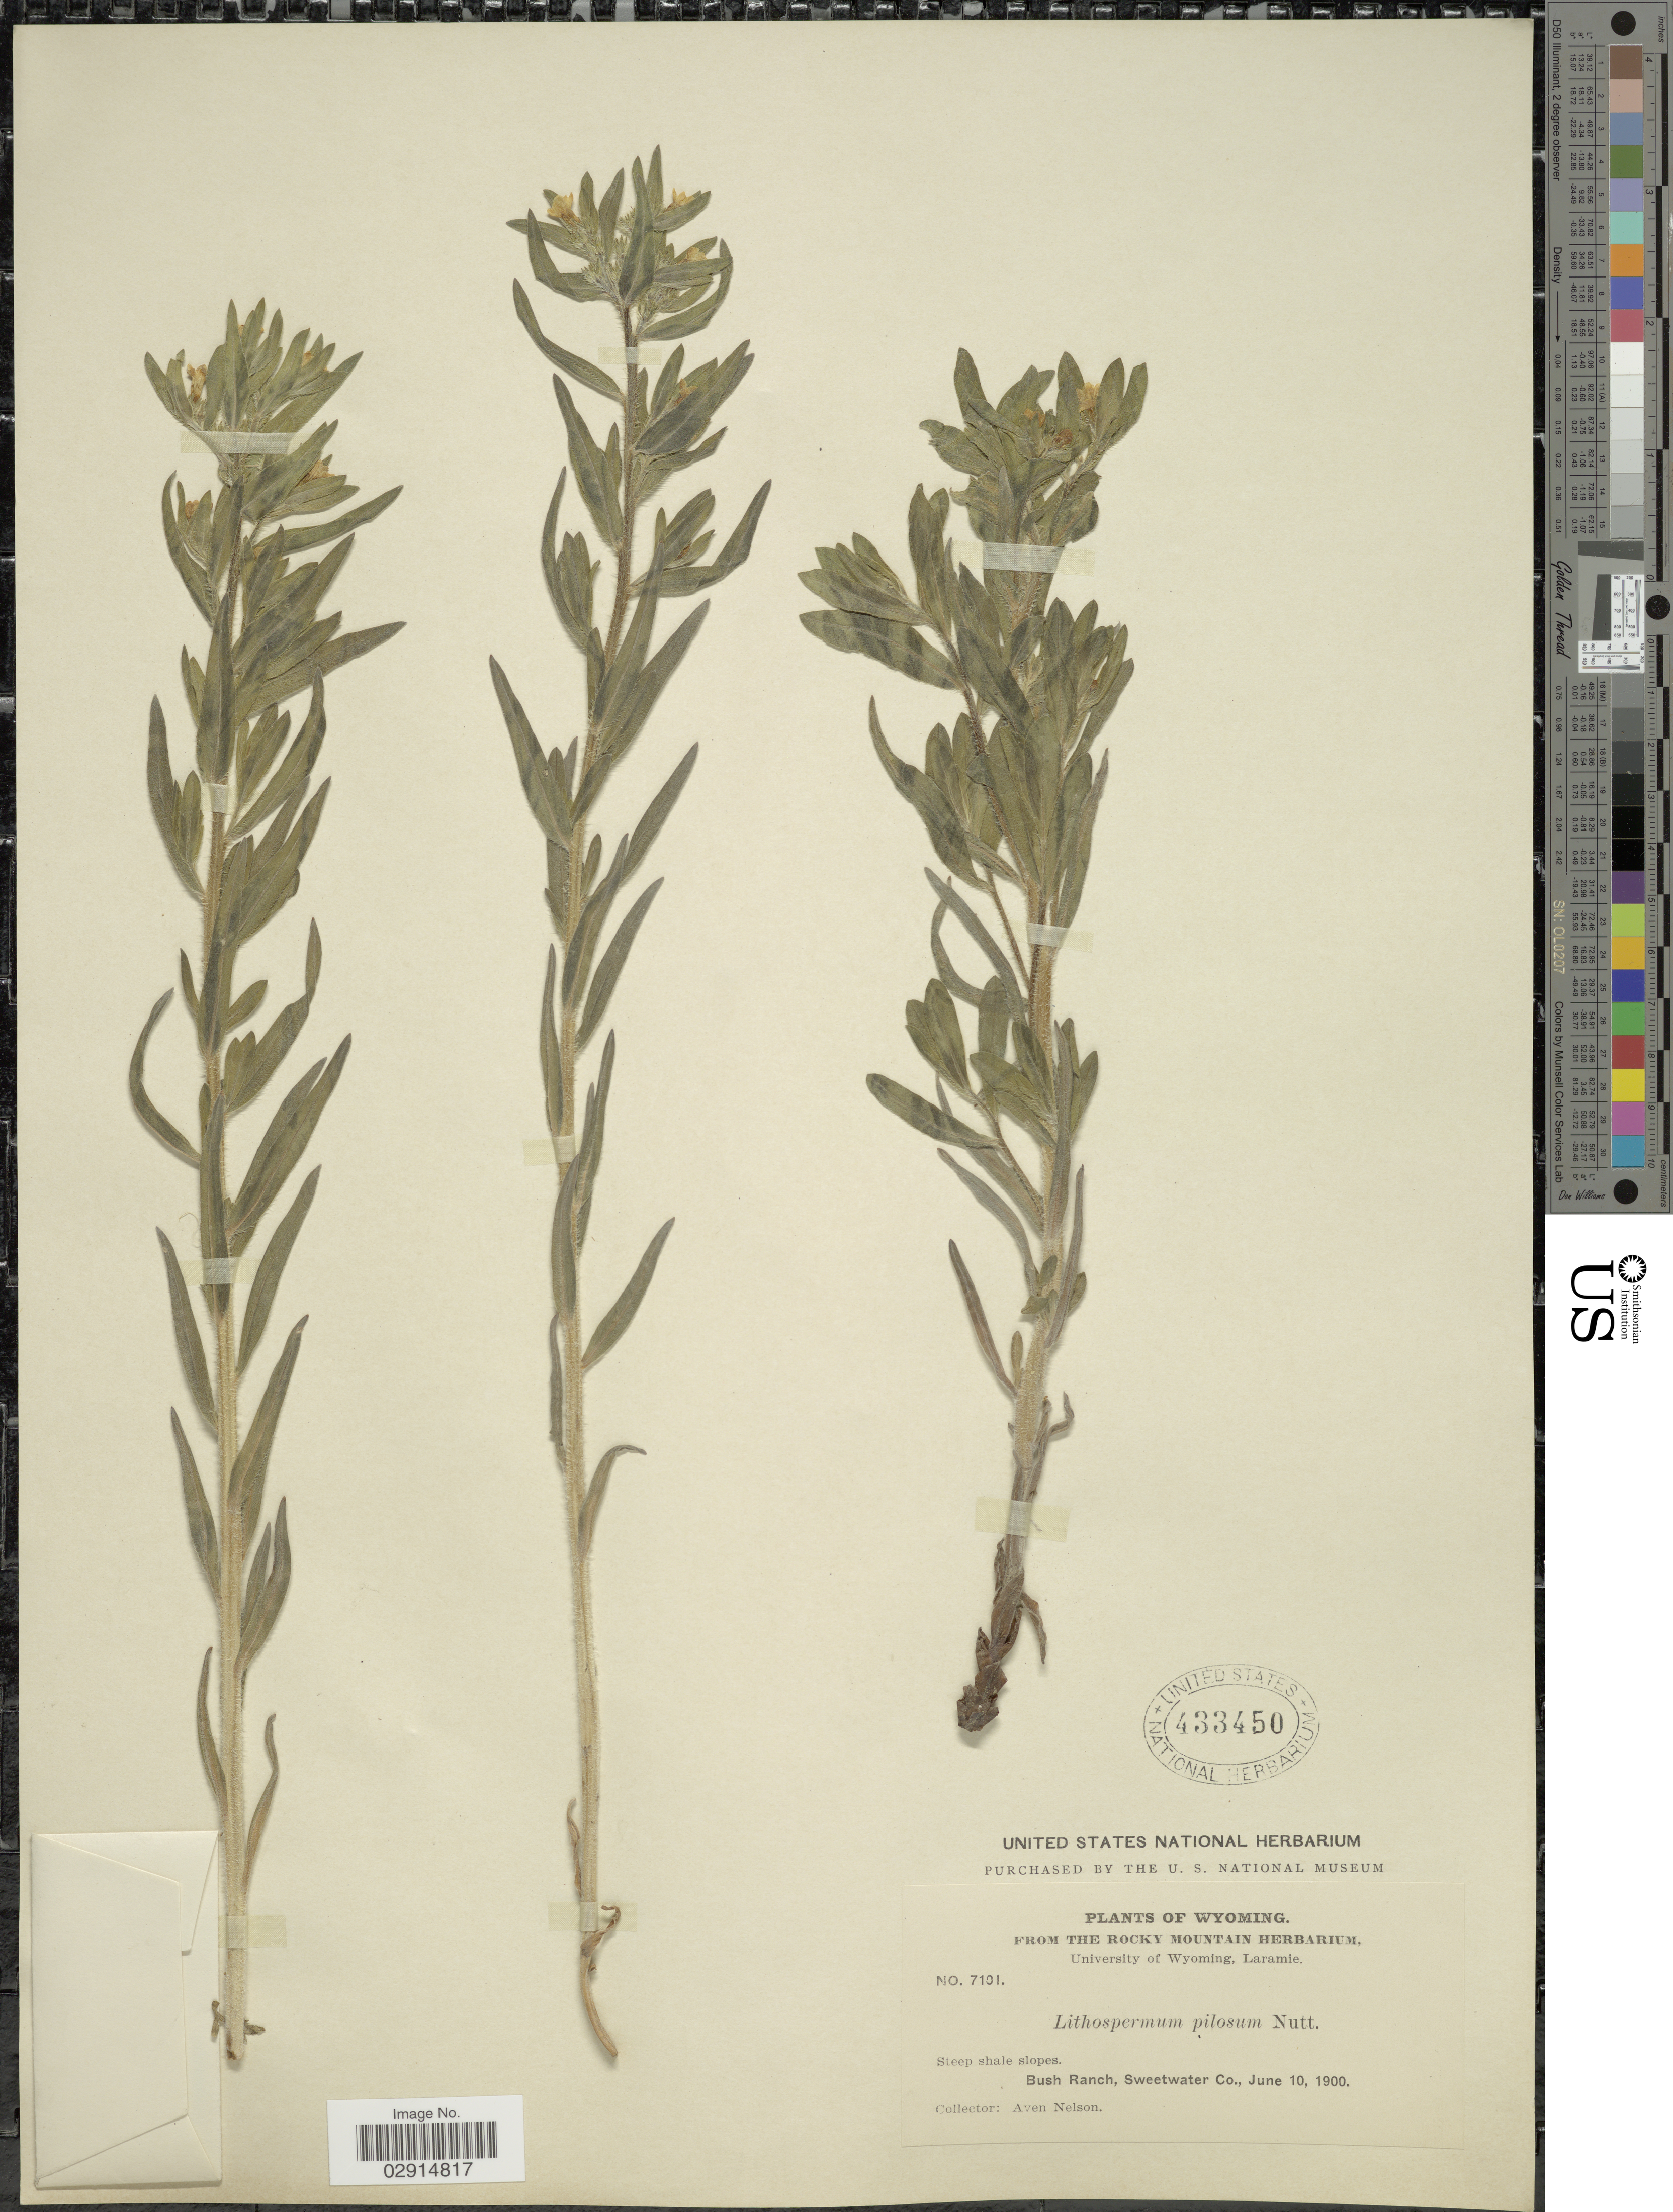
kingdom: Plantae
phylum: Tracheophyta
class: Magnoliopsida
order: Boraginales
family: Boraginaceae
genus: Lithospermum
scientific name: Lithospermum ruderale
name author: Douglas ex Lehm.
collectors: A. Nelson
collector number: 7101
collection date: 1900-06-10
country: United States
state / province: Wyoming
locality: Steep shale slopes, Bush Ranch, Sweetwater Co.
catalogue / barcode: US 433450